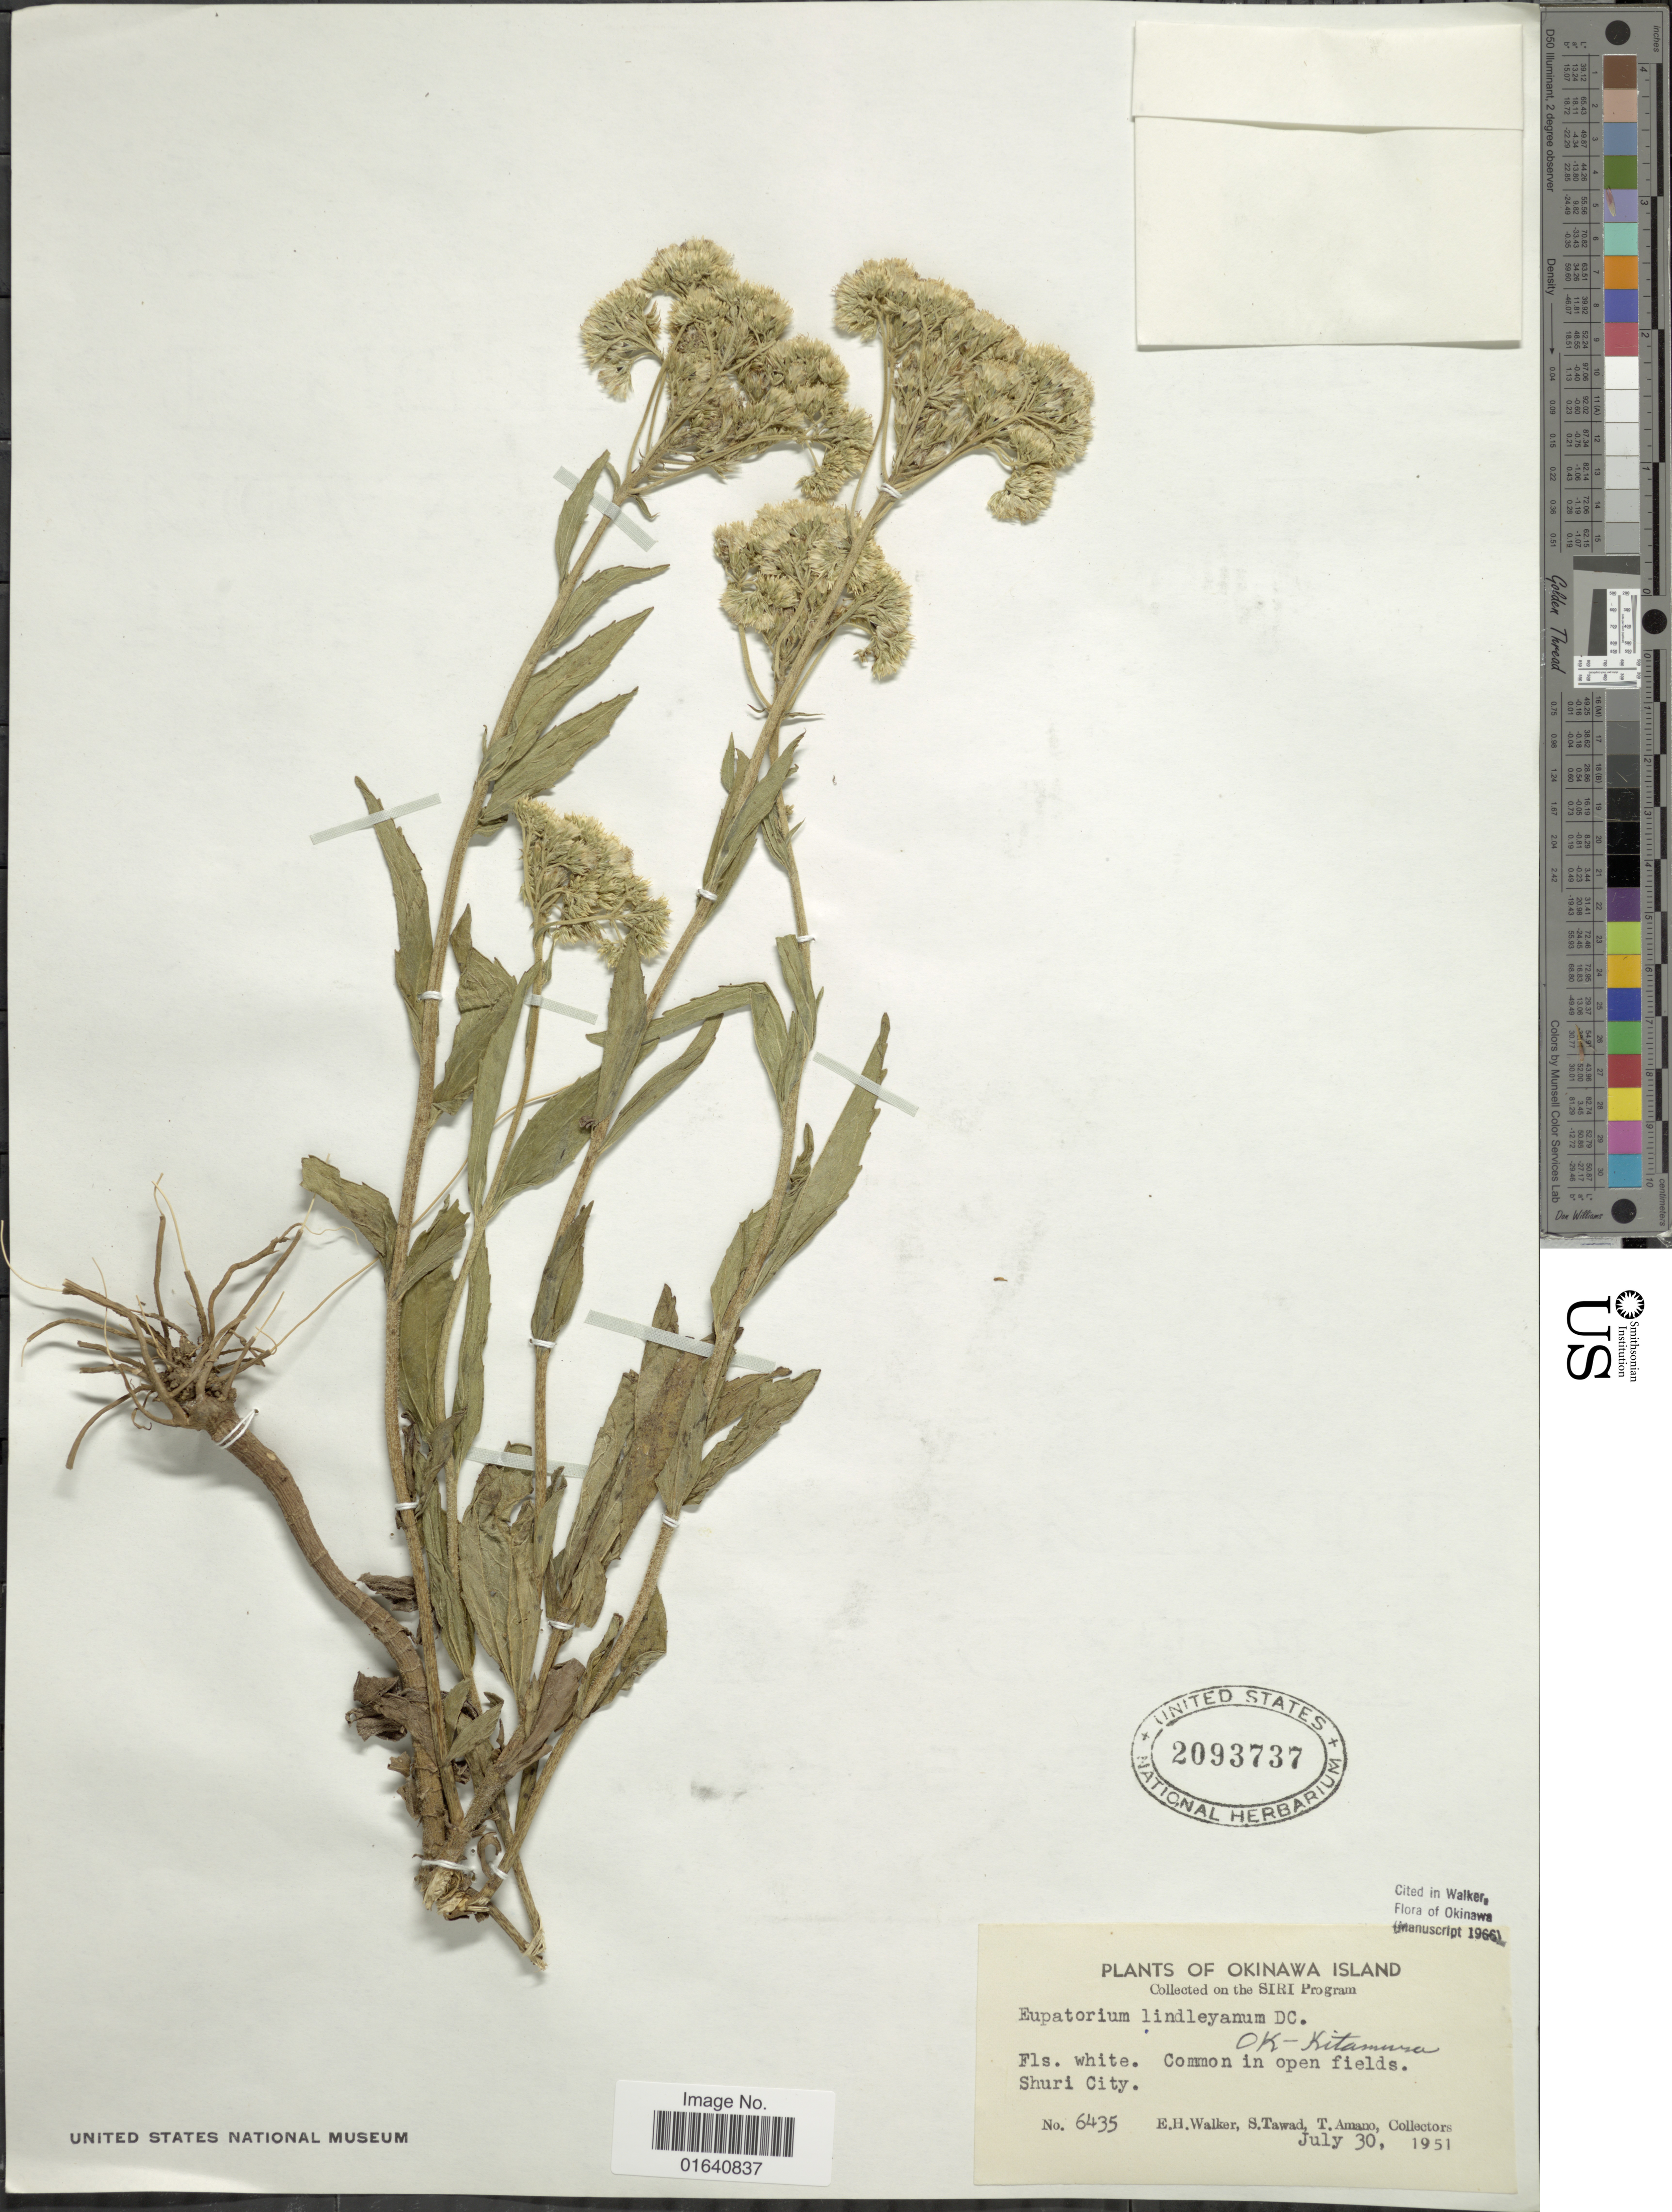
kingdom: Plantae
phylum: Tracheophyta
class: Magnoliopsida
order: Asterales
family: Asteraceae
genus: Eupatorium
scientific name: Eupatorium lindleyanum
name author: DC.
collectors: E. H. Walker, S. Tawad & T. Amano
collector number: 6435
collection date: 1951-07-30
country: Japan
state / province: Okinawa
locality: Okinawa Island, Common in open field, Shuri City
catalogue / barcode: US 2093737